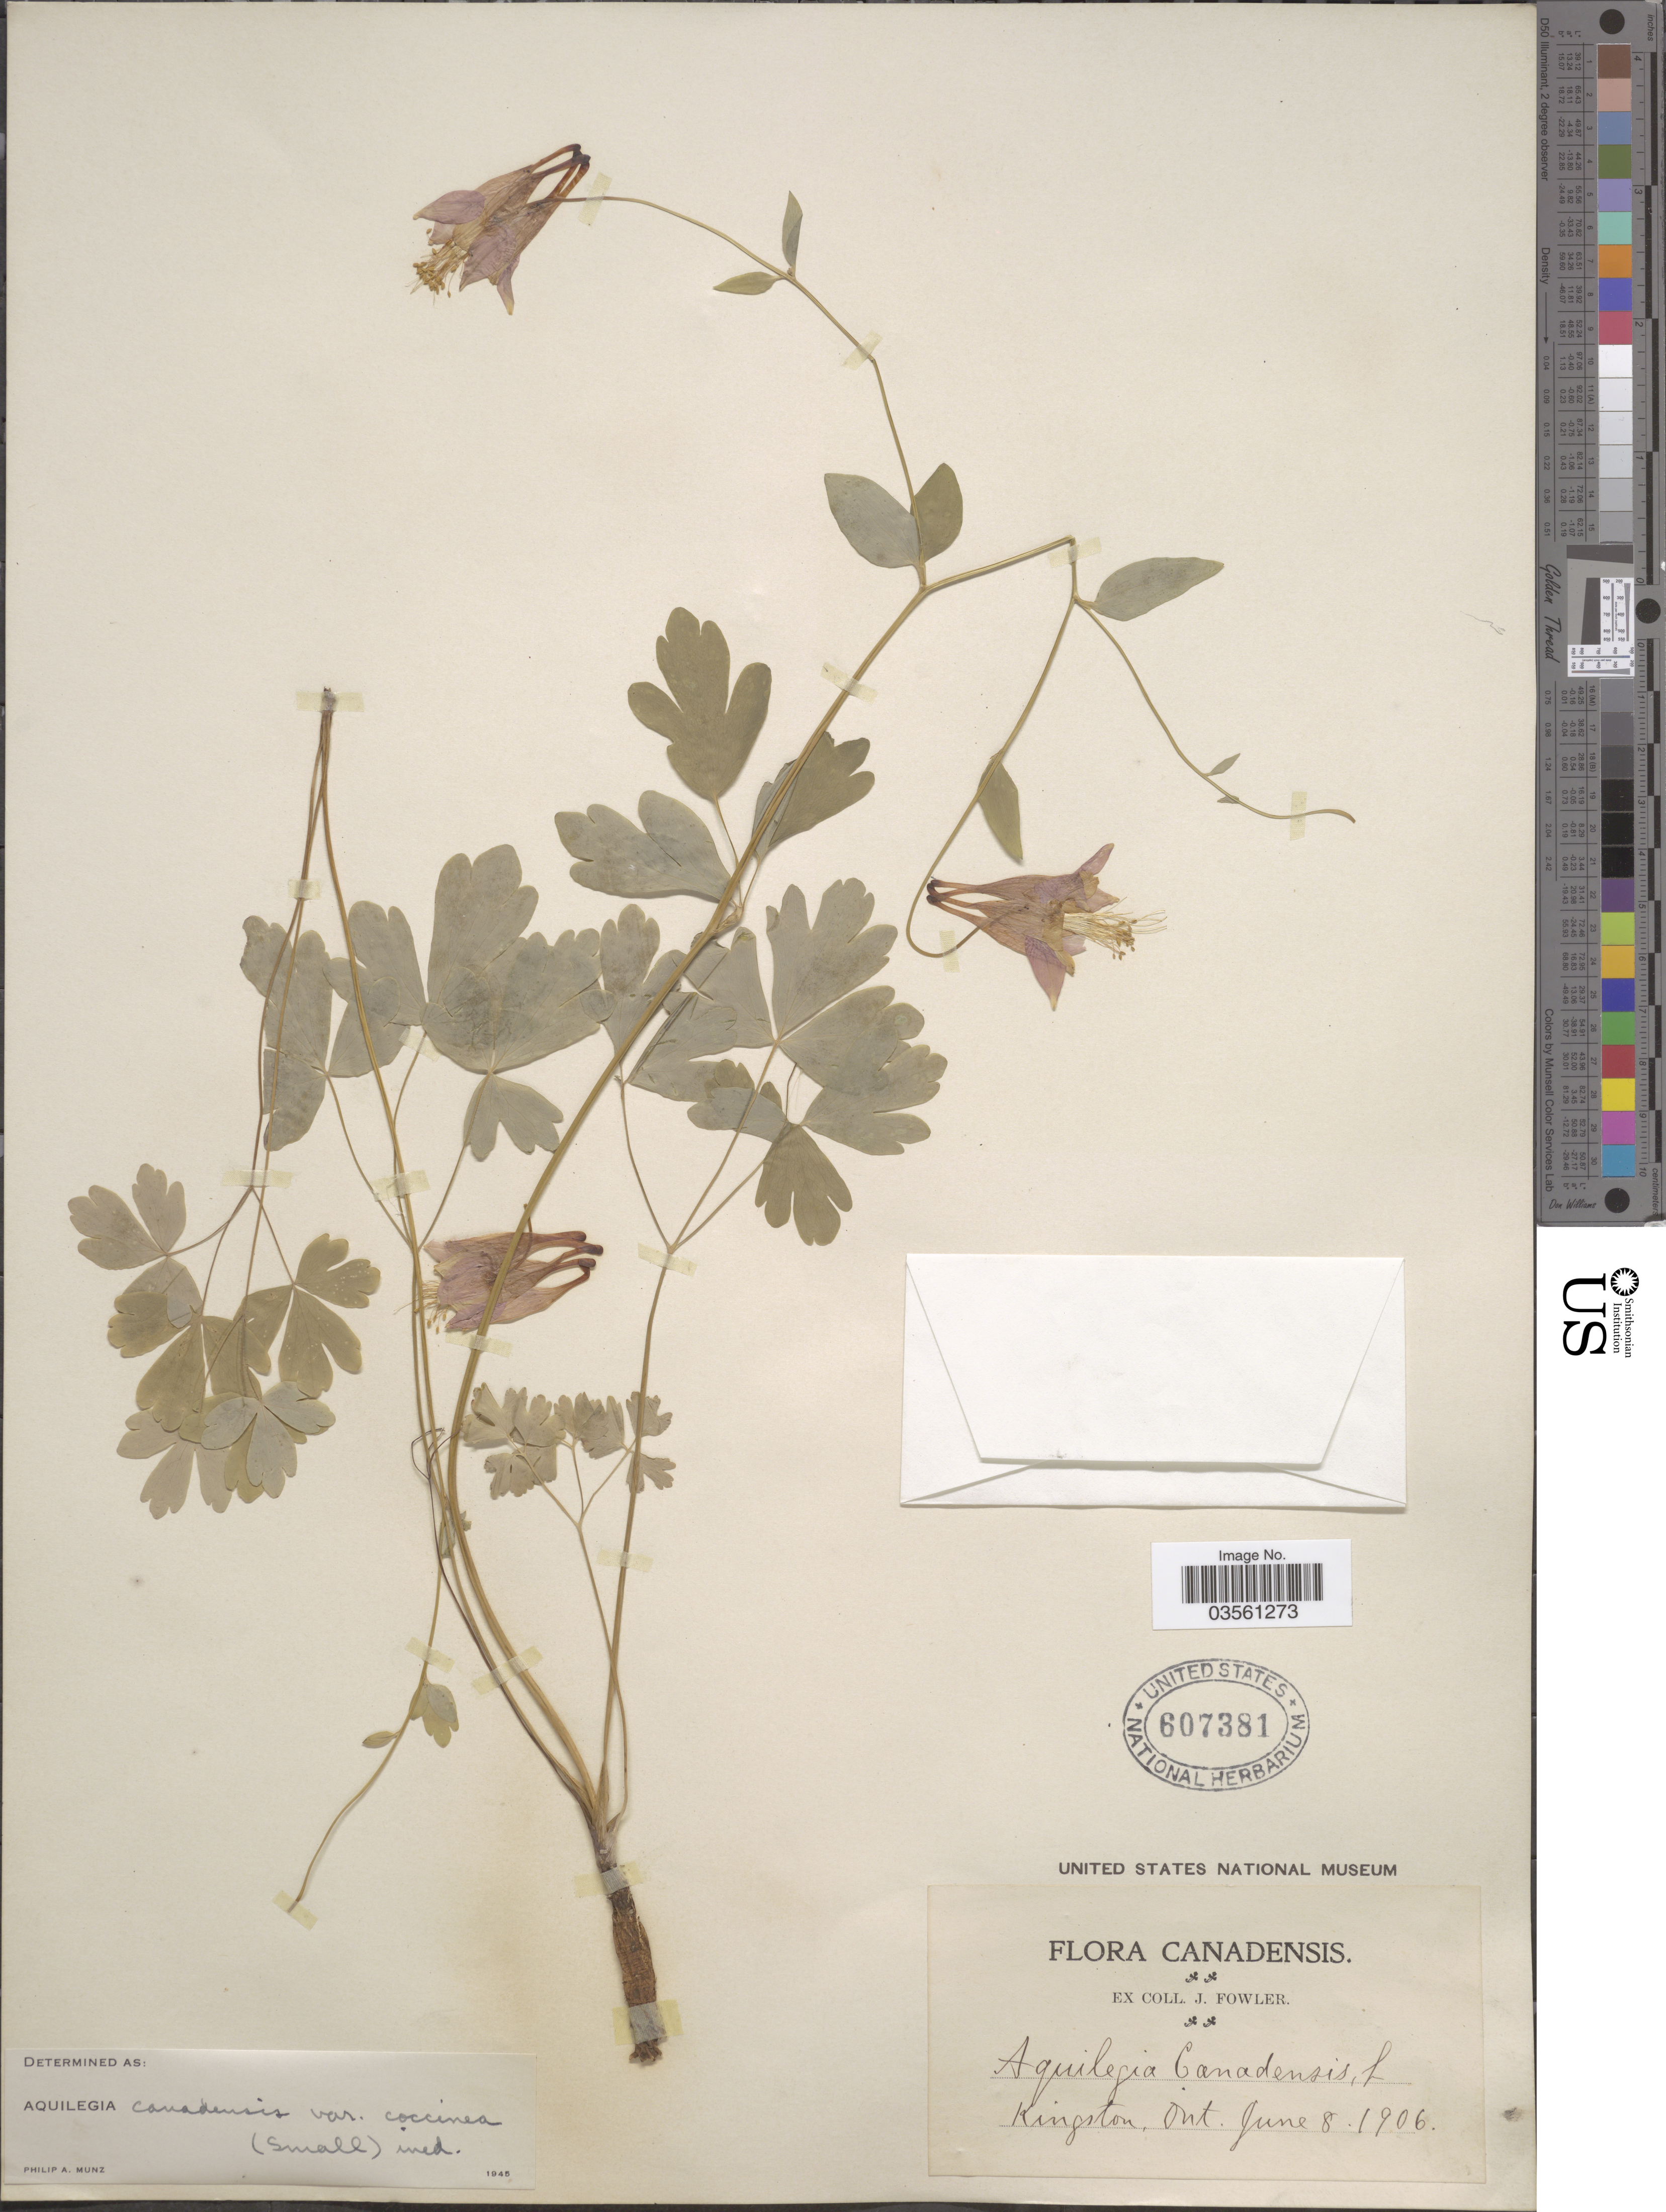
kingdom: Plantae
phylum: Tracheophyta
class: Magnoliopsida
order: Ranunculales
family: Ranunculaceae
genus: Aquilegia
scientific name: Aquilegia canadensis var. coccinea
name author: (Small) Munz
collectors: J. Fowler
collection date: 1906-06-08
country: Canada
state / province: Ontario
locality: Kingston.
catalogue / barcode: US 607381